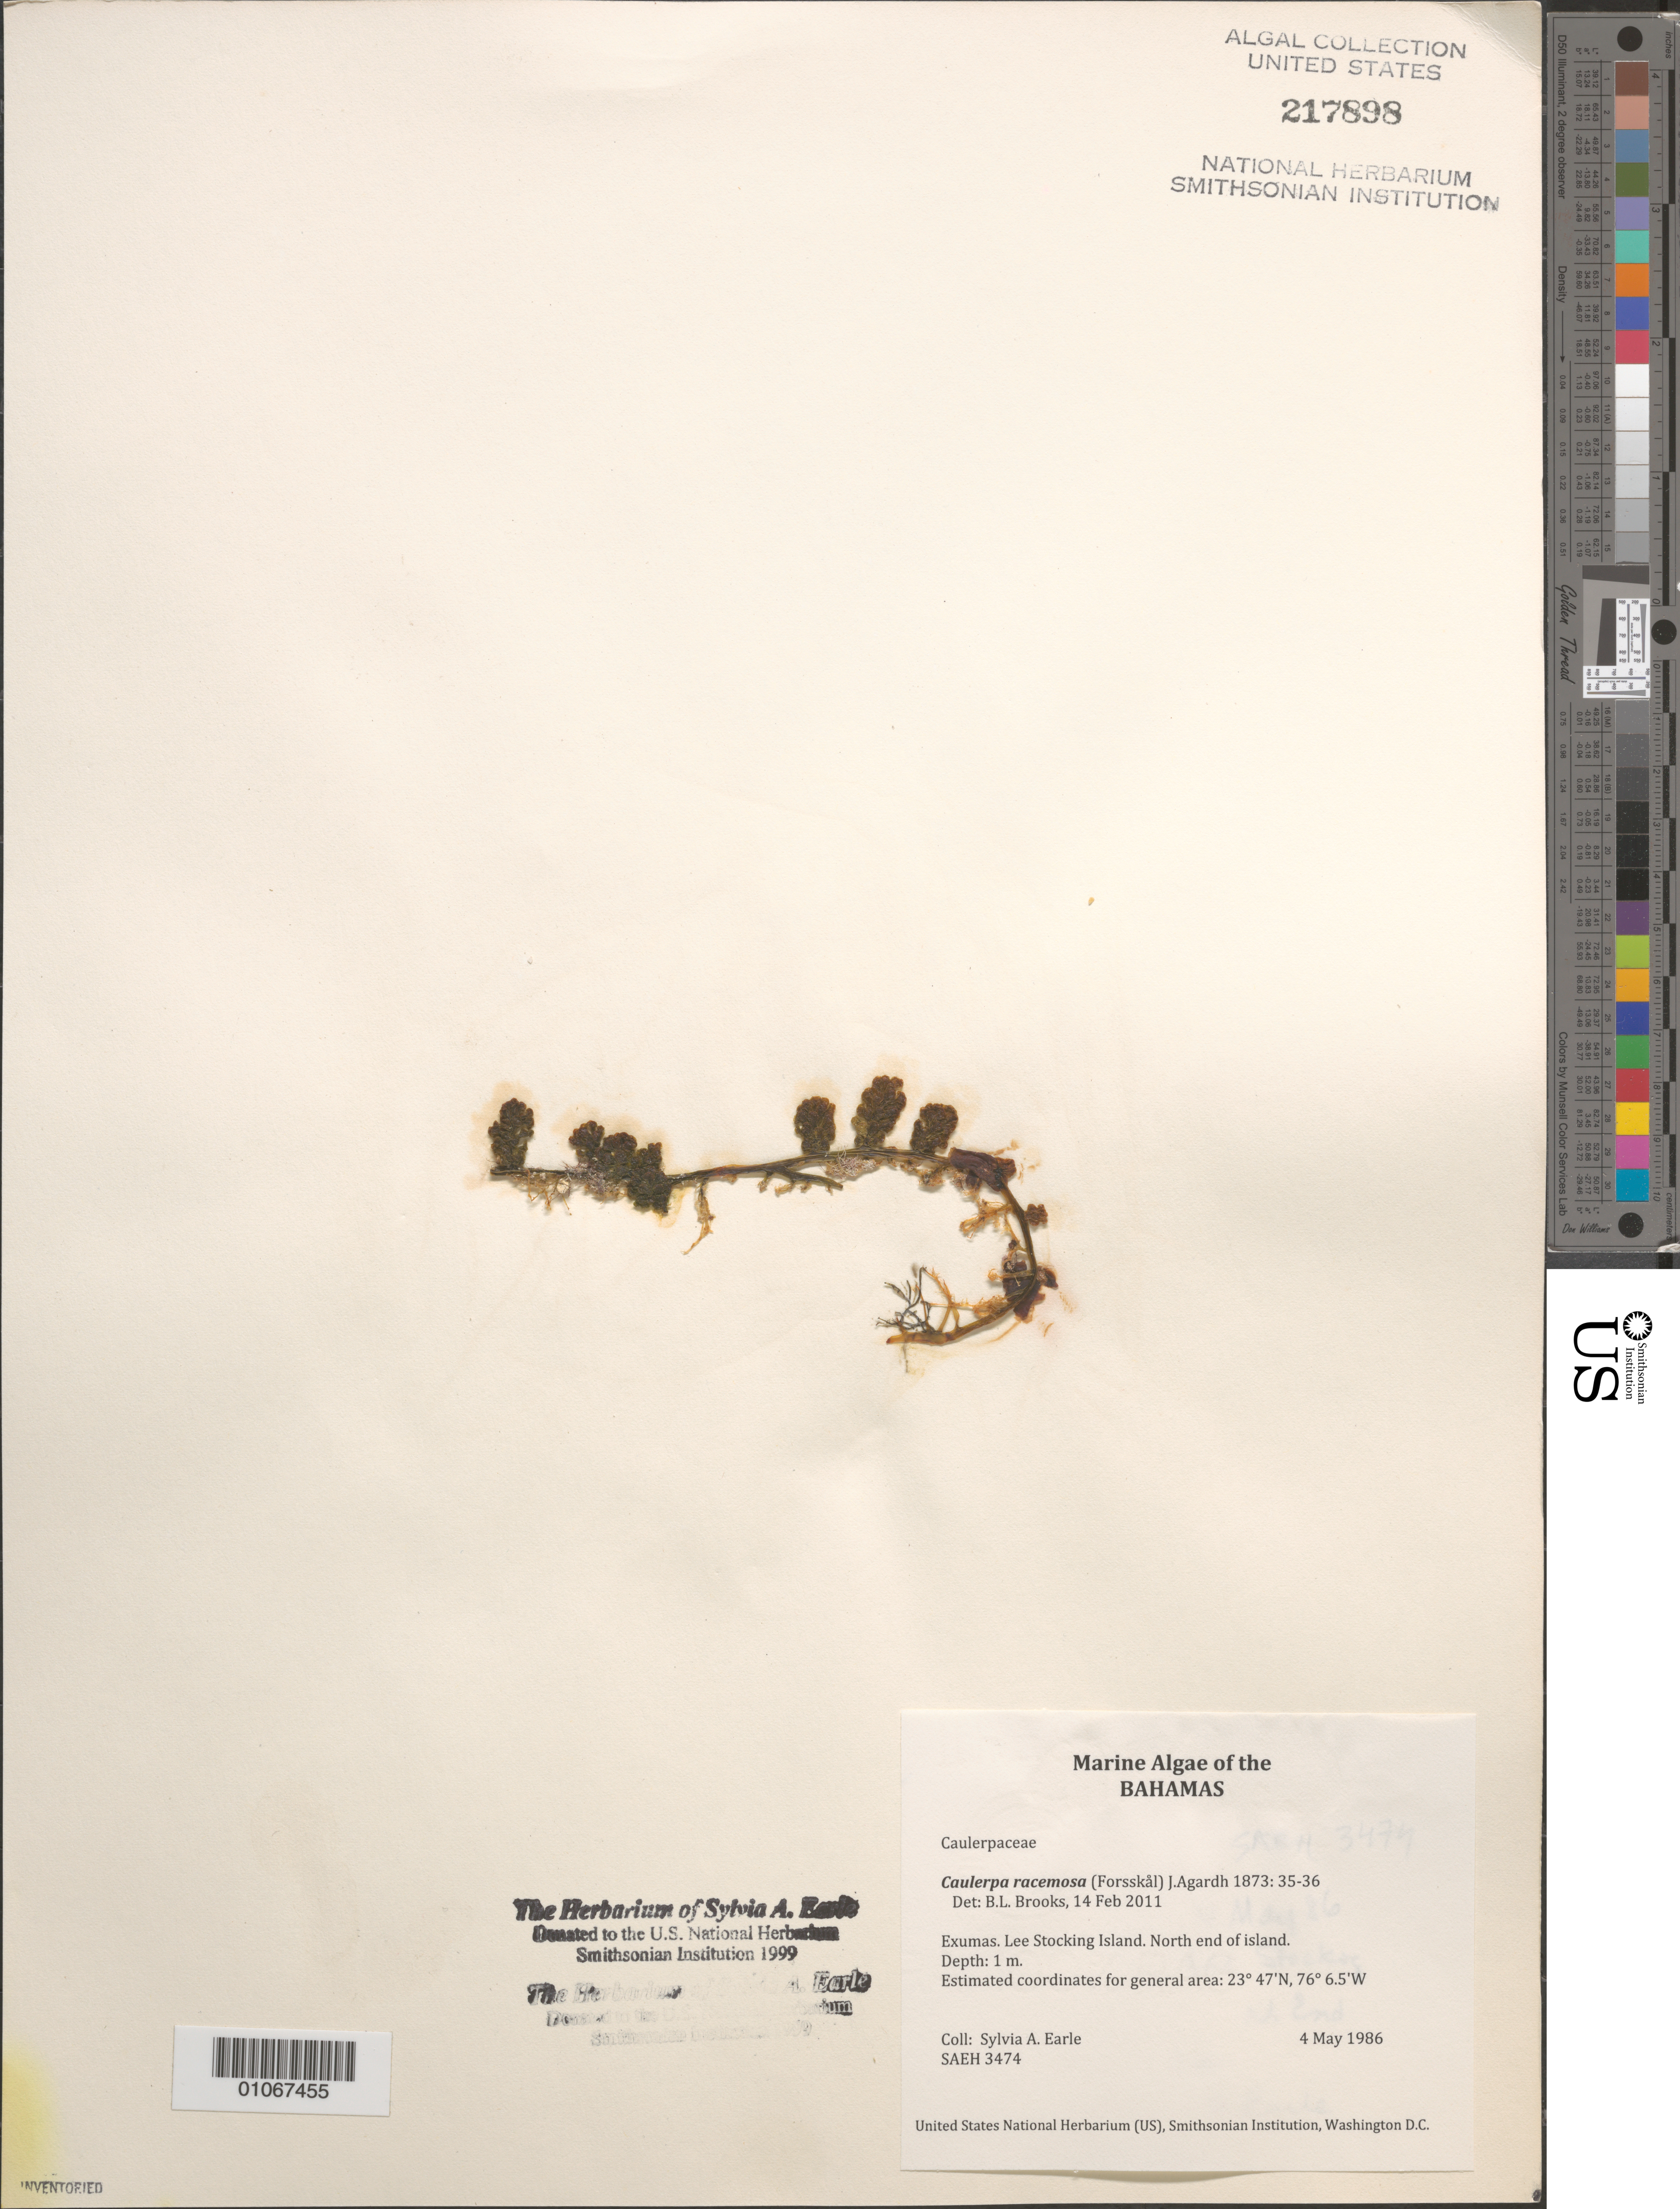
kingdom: Plantae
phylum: Chlorophyta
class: Ulvophyceae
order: Bryopsidales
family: Caulerpaceae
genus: Caulerpa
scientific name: Caulerpa racemosa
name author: (Forssk.) J. Agardh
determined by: Brooks, B. L., (BOT), Smithsonian Institution - National Museum of Natural History (UNITED STATES)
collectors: S. A. Earle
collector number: SAEH 3474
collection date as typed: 04 May 1986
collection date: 1986-05-04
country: Bahamas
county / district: Exuma District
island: Lee Stocking Island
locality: North end of island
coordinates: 23 47'N, 76 6.5'W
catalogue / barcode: US 217898